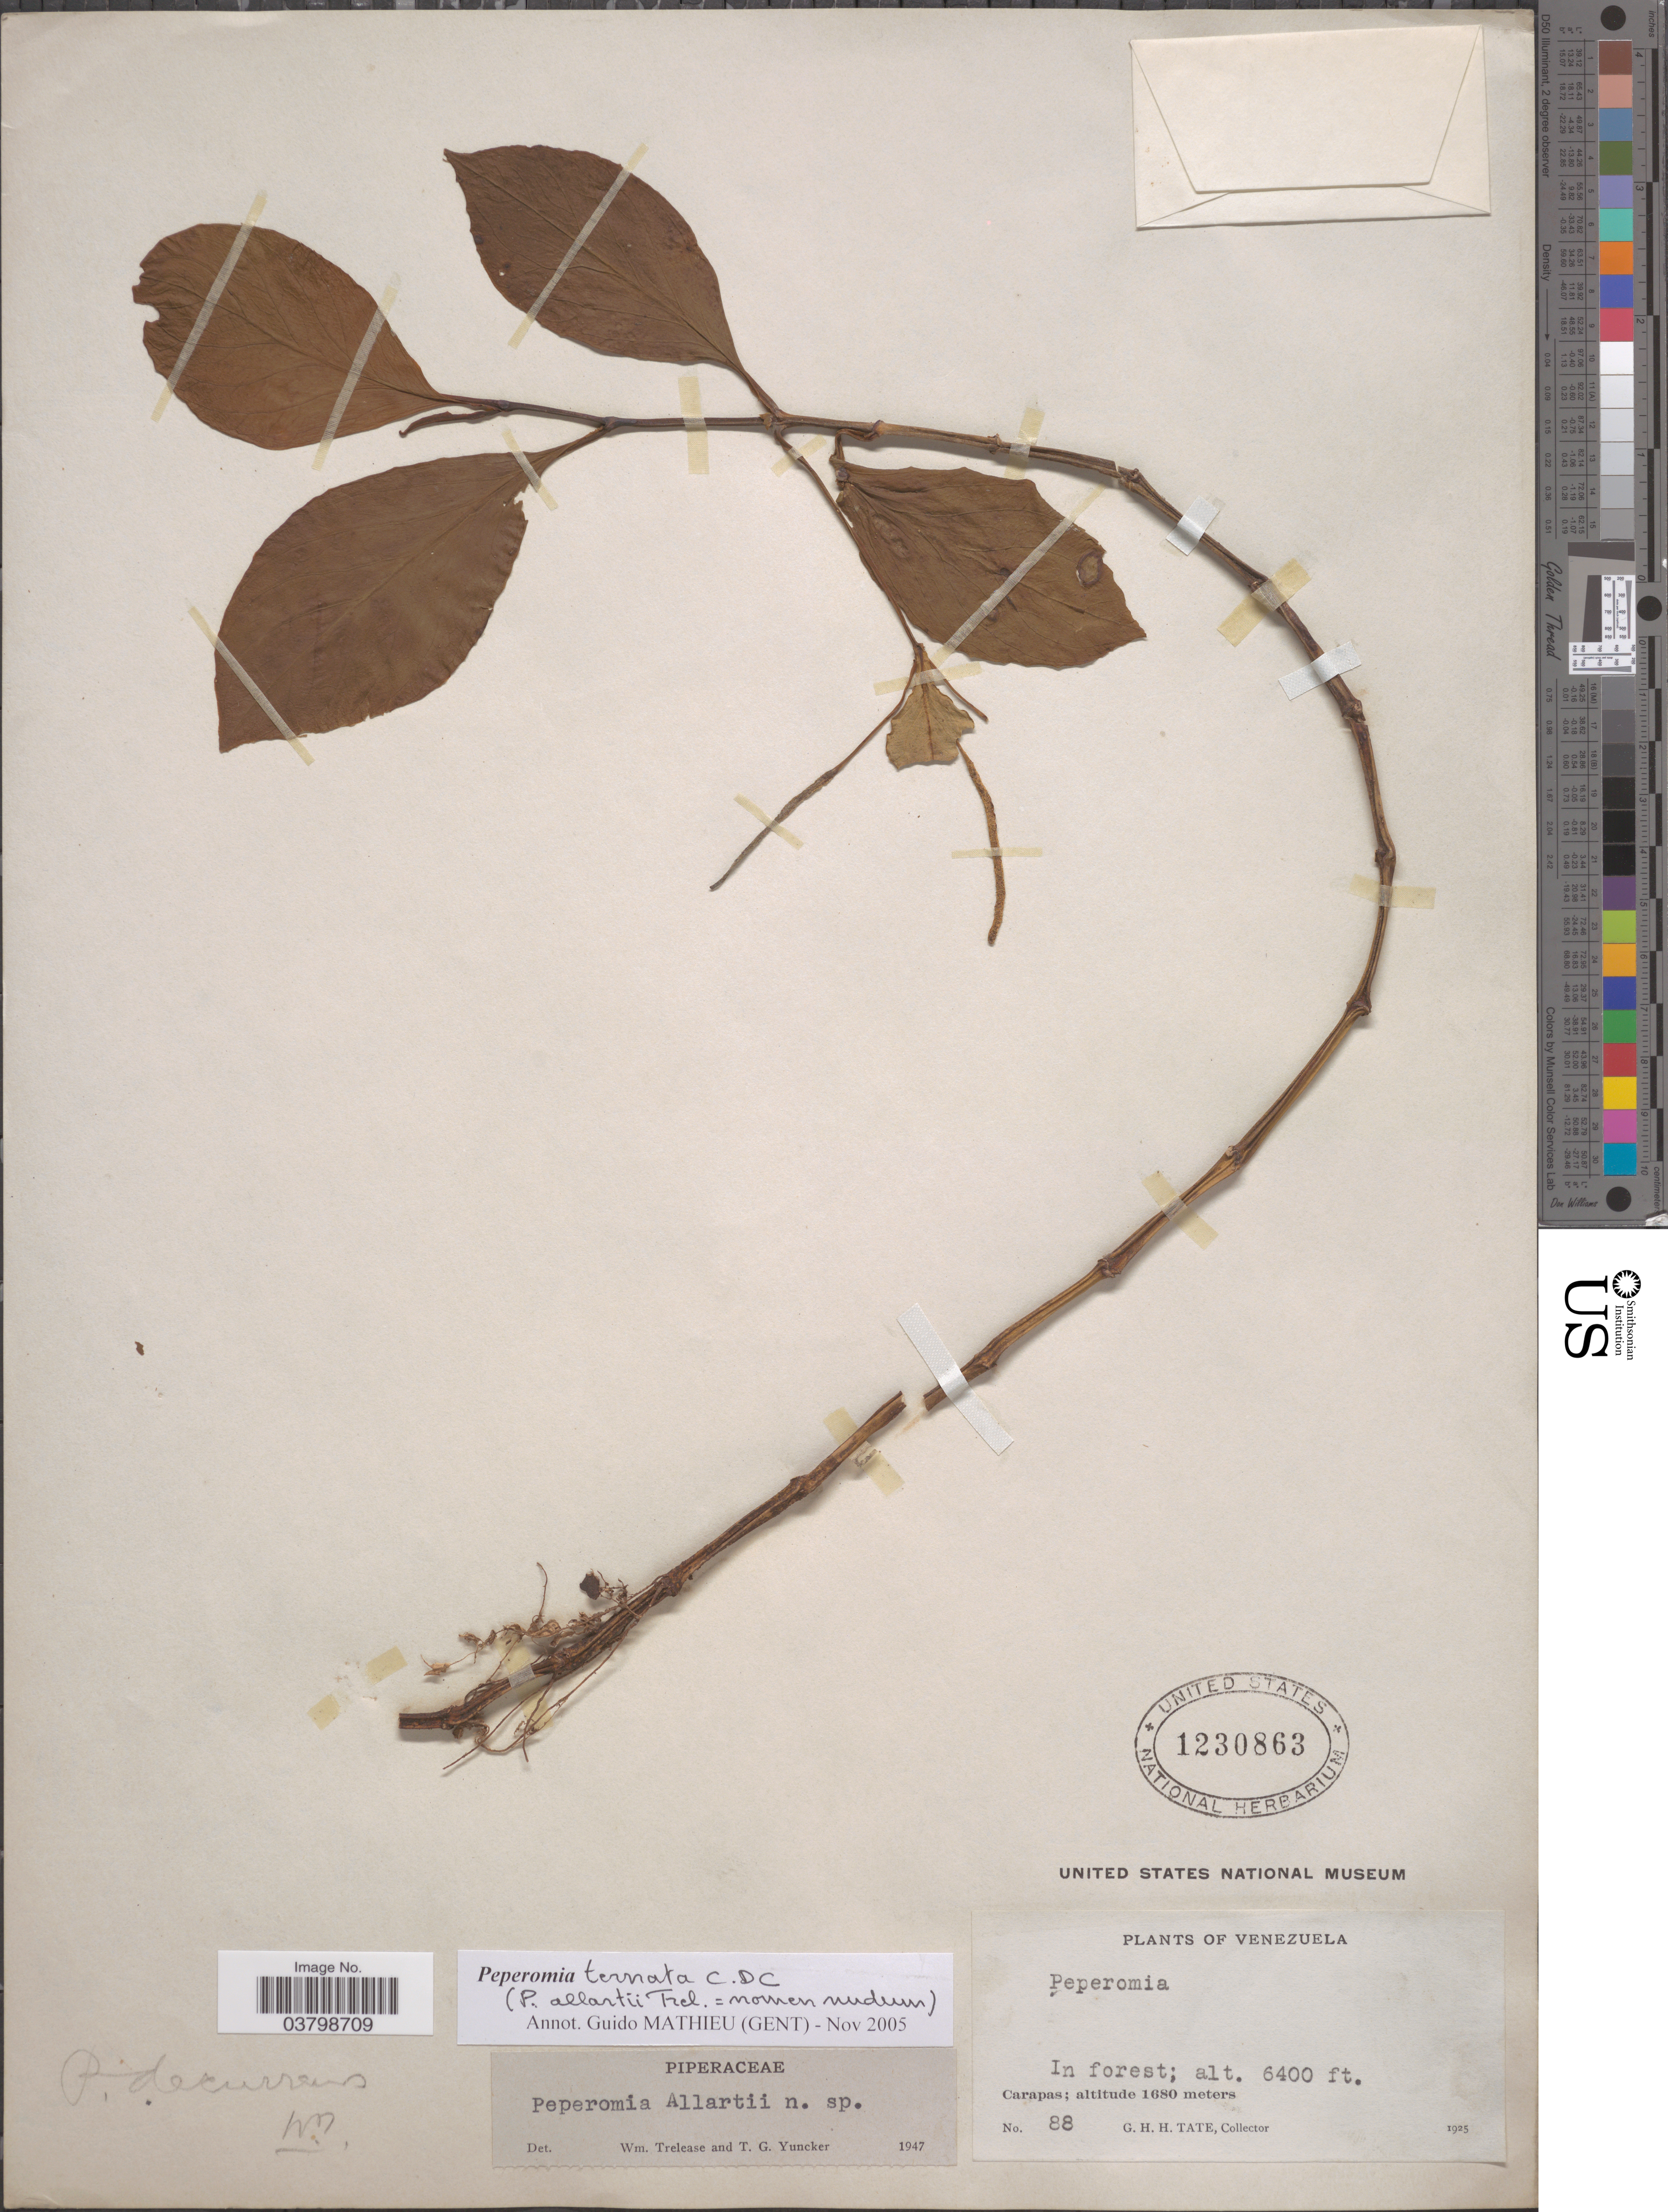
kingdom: Plantae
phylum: Tracheophyta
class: Magnoliopsida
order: Piperales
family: Piperaceae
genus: Peperomia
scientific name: Peperomia ternata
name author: C. DC.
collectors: G. H. H.Tate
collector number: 88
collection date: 1925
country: Venezuela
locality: Carapas.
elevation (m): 1951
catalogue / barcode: US 1230863